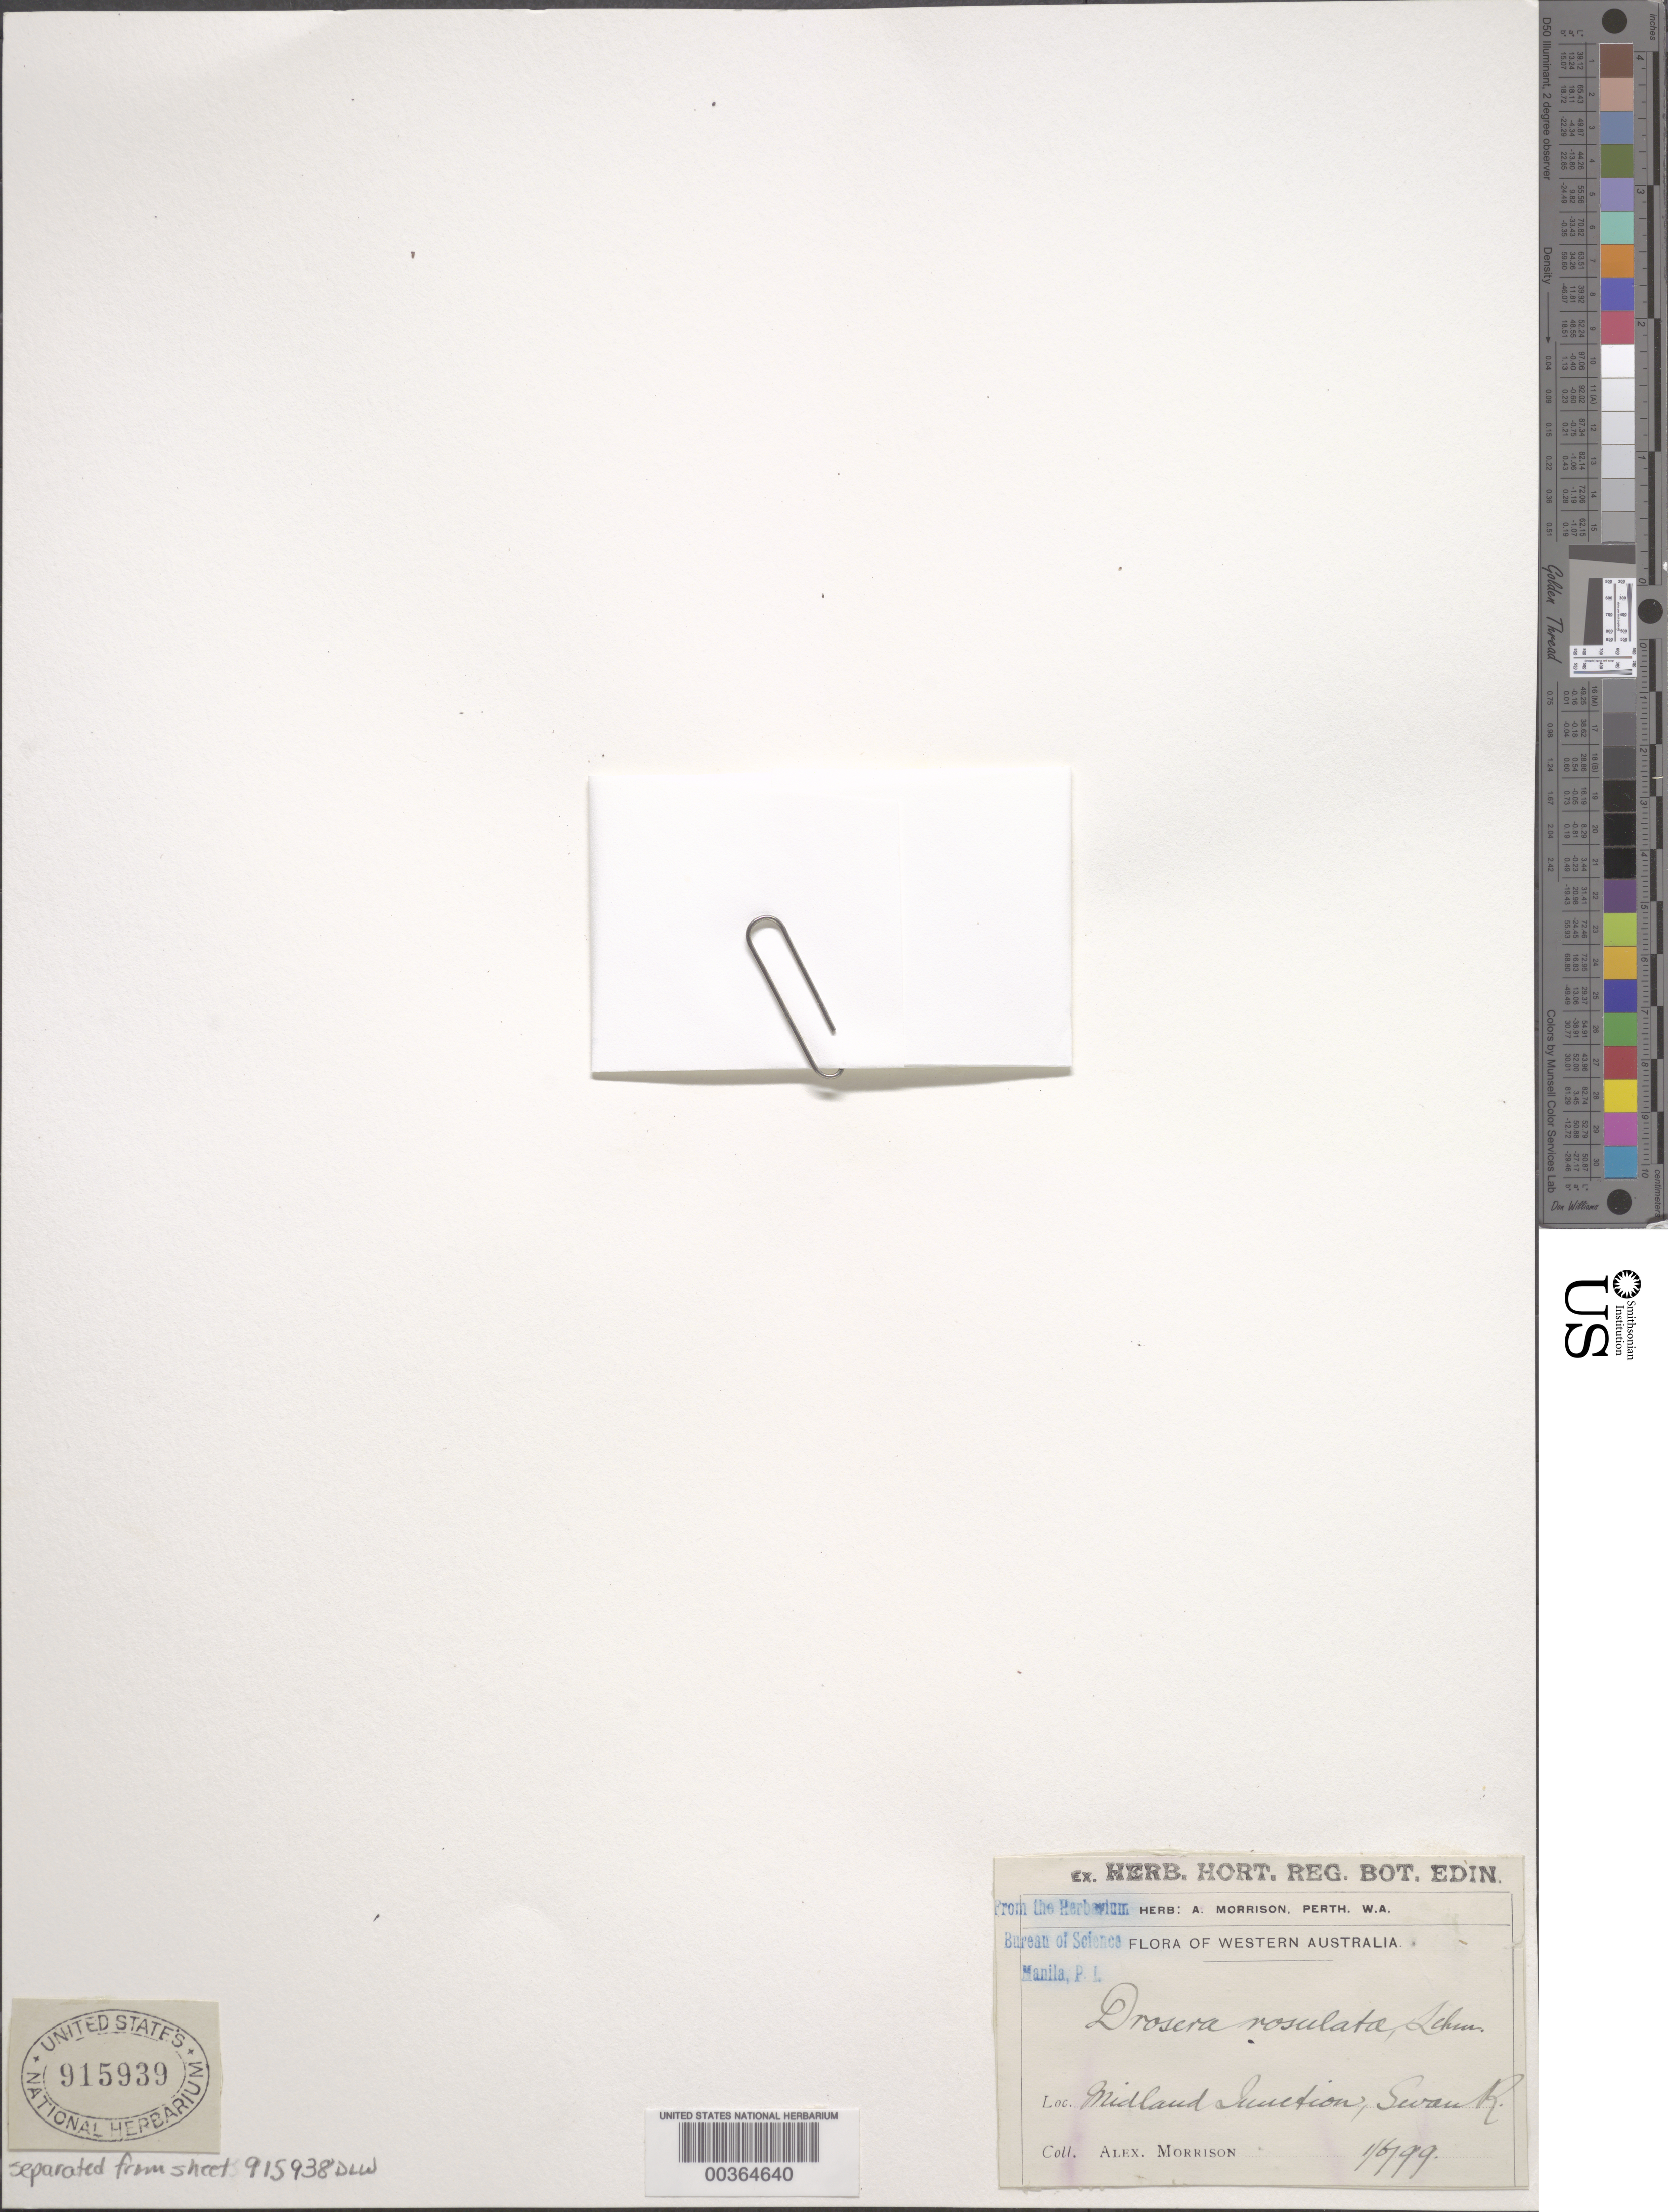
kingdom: Plantae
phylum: Tracheophyta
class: Magnoliopsida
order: Caryophyllales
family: Droseraceae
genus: Drosera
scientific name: Drosera rosulata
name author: F. Lehm.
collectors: A. Morrison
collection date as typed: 01 Jun 1899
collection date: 1899-06-01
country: Australia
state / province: Western Australia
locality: Swan river, midland junction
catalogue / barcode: US 915939